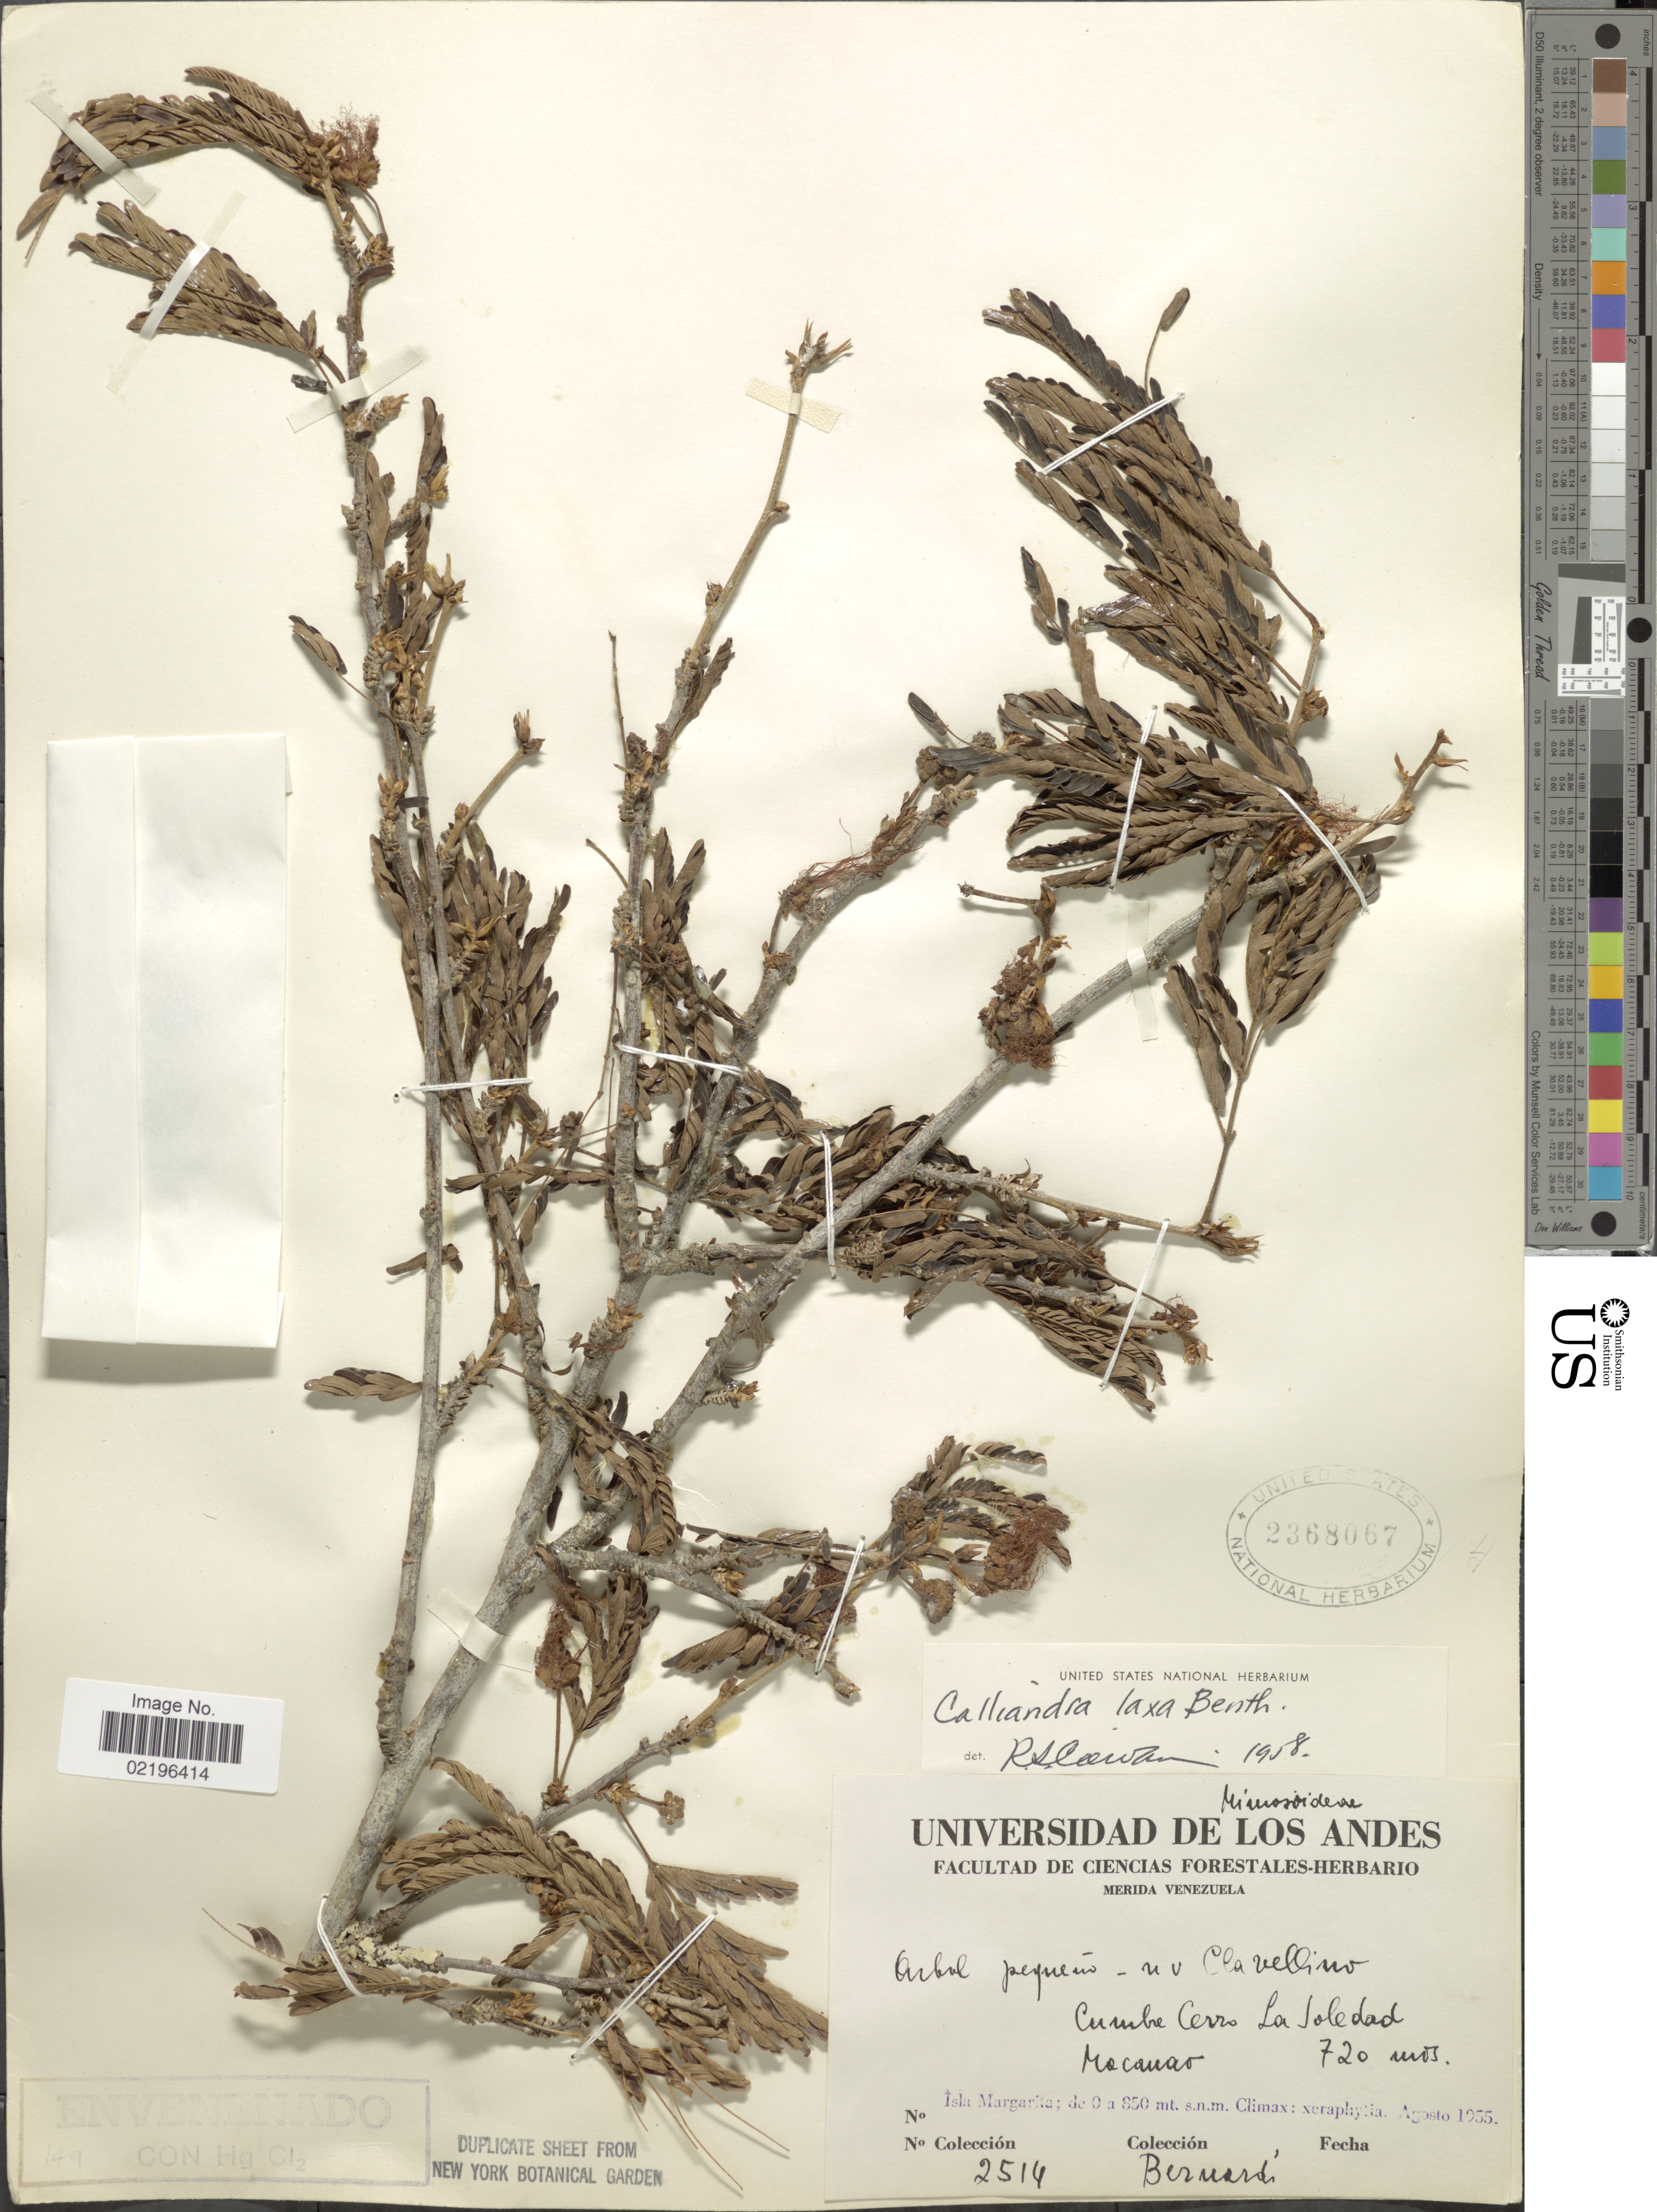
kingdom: Plantae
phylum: Tracheophyta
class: Magnoliopsida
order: Fabales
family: Fabaceae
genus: Calliandra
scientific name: Calliandra laxa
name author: (Willd.) Benth.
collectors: Bernardi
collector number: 2514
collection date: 1955-08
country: Venezuela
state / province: Nueva Esparta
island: Margarita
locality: Cumbre Cerro La Soledad, Macanao. Isla Margarita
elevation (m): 720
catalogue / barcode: US 2368067